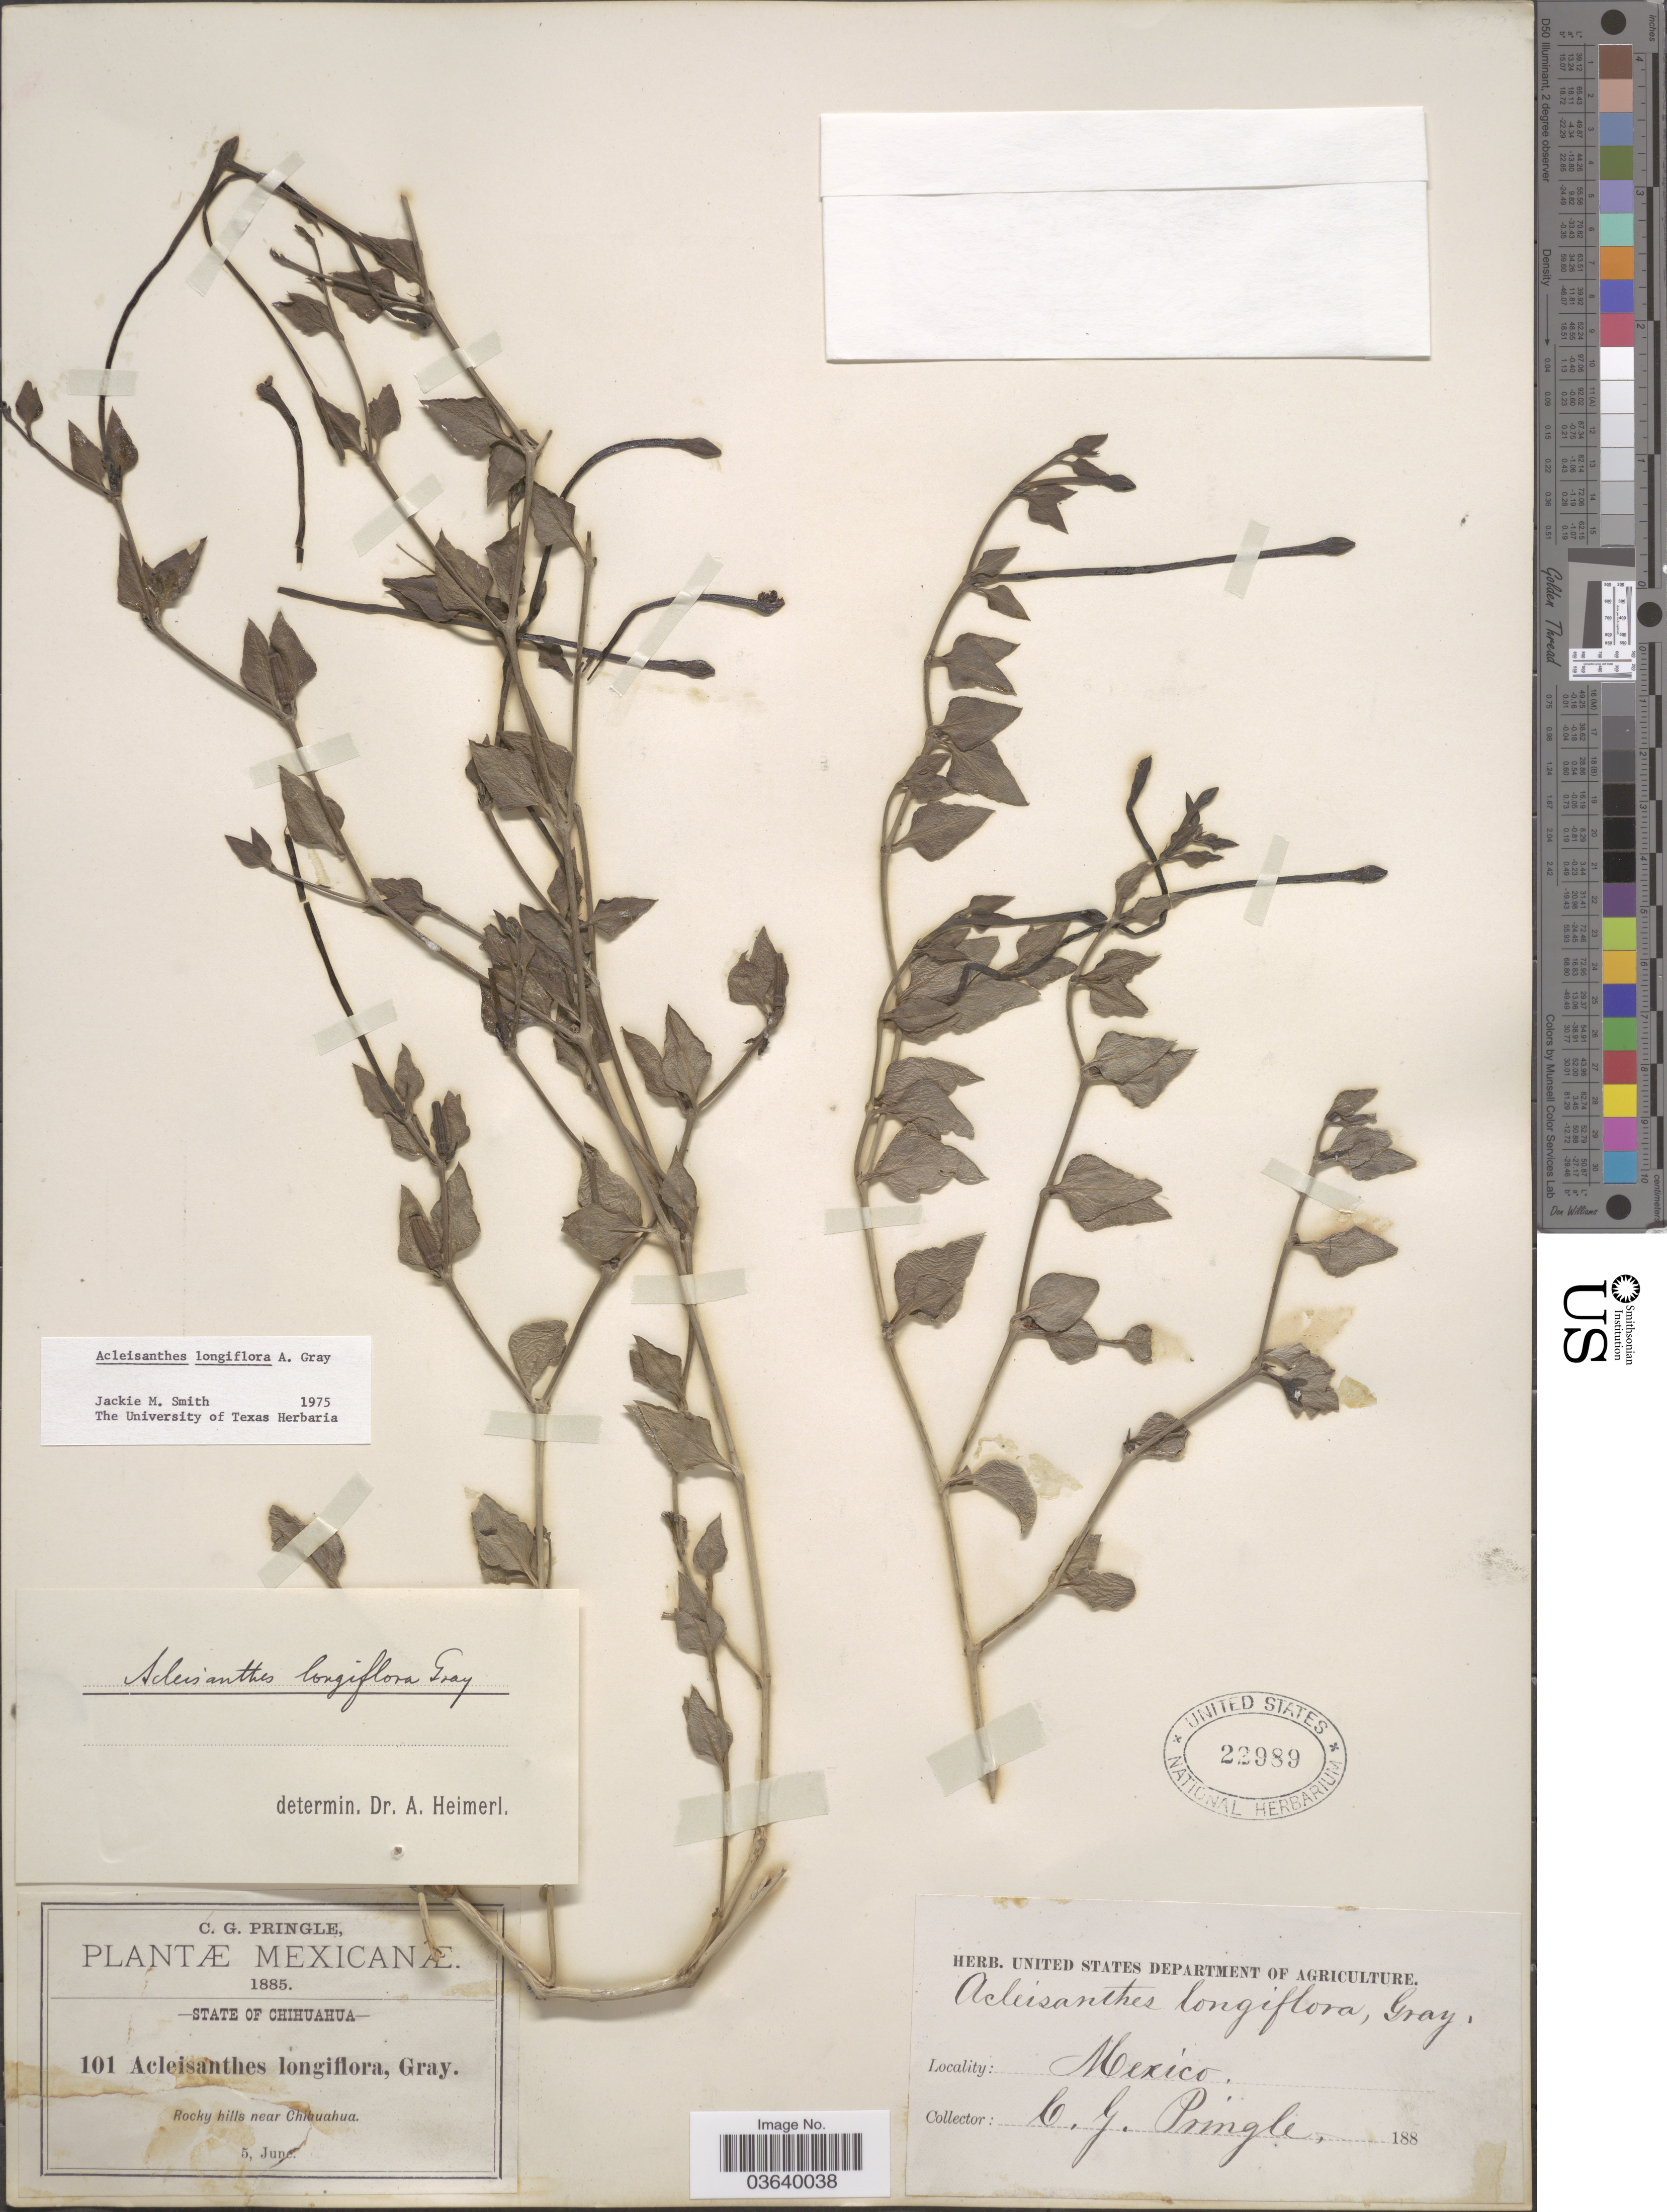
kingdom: Plantae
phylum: Tracheophyta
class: Magnoliopsida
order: Caryophyllales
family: Nyctaginaceae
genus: Acleisanthes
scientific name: Acleisanthes longiflora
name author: A. Gray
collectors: C. G. Pringle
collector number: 101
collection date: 1885-06-05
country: Mexico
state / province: Chihuahua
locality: Rocky hills near Chihuahua.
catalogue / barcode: US 22989